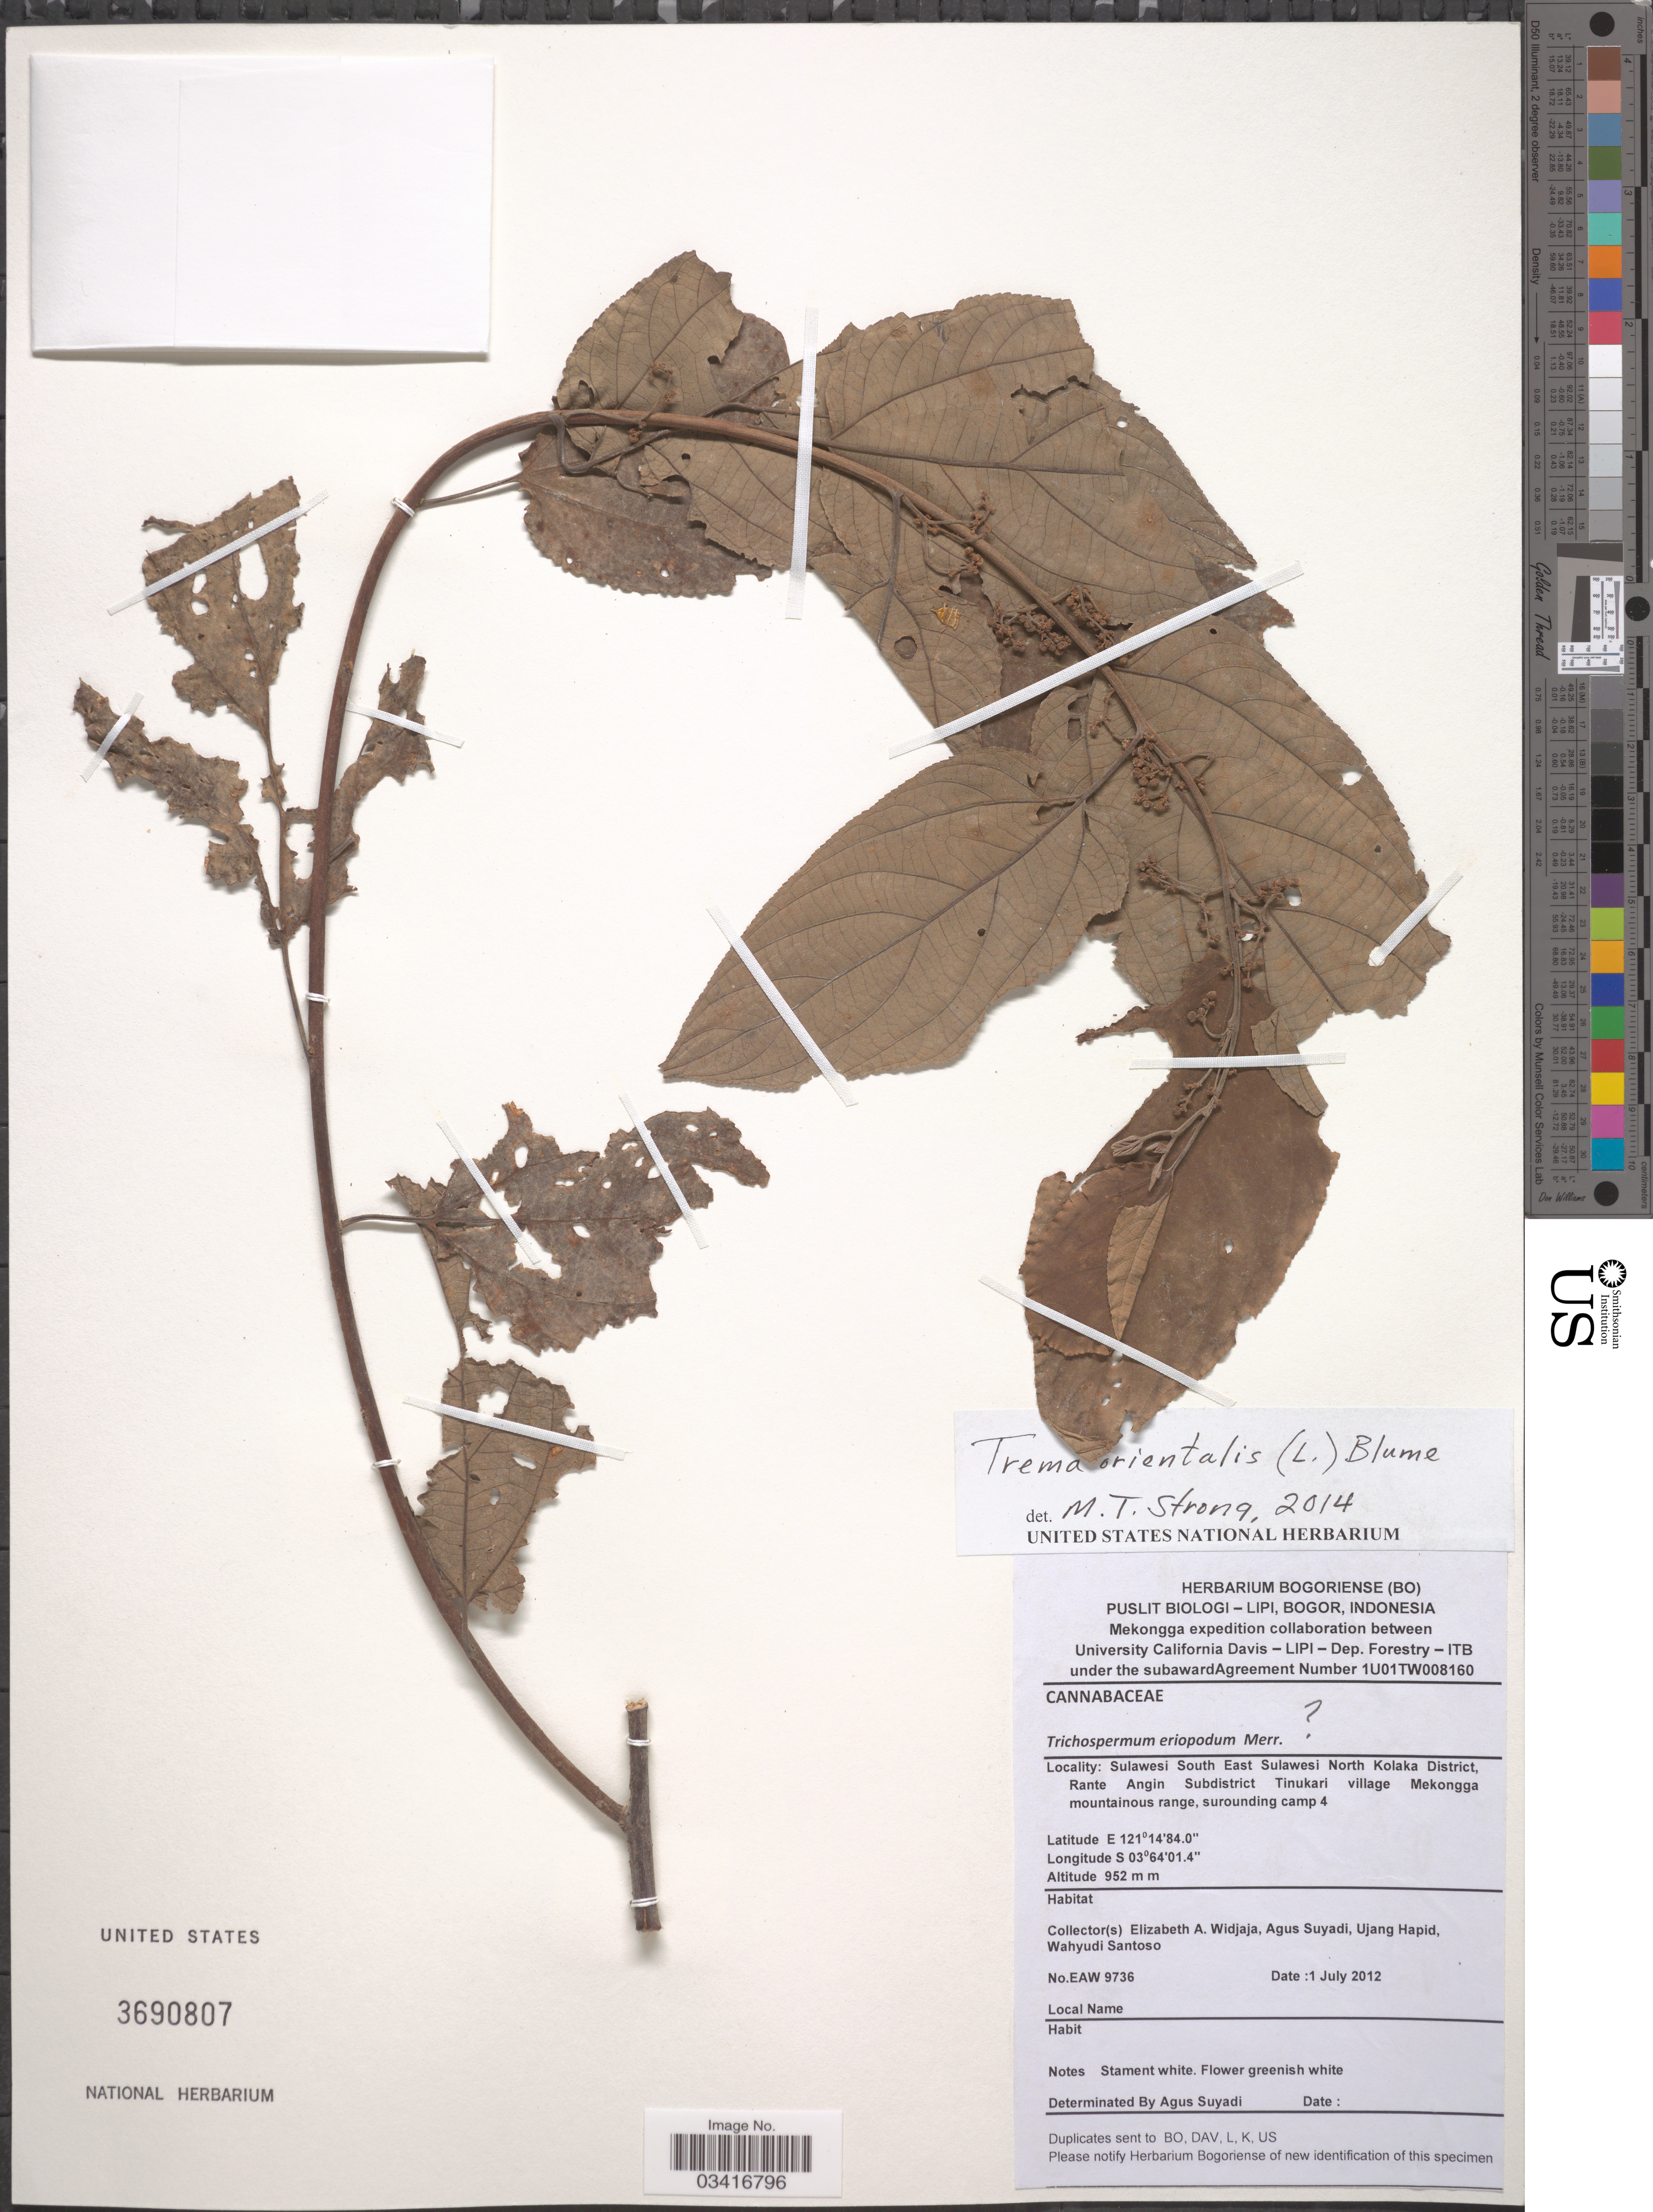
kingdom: Plantae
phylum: Tracheophyta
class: Magnoliopsida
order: Rosales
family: Cannabaceae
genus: Trema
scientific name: Trema orientale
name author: (L.) Blume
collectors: E. A. Widjaja, A. Suyadi, U. Hapid & W. Santoso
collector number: EAW 9736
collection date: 2012-07-01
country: Indonesia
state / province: Sulawesi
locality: South East Sulawesi North Kolaka District, Rane Angin Subdistrict Tinukari village Mekongga mountainous range, surrounding camp 4.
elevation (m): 952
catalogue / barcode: US 3690807